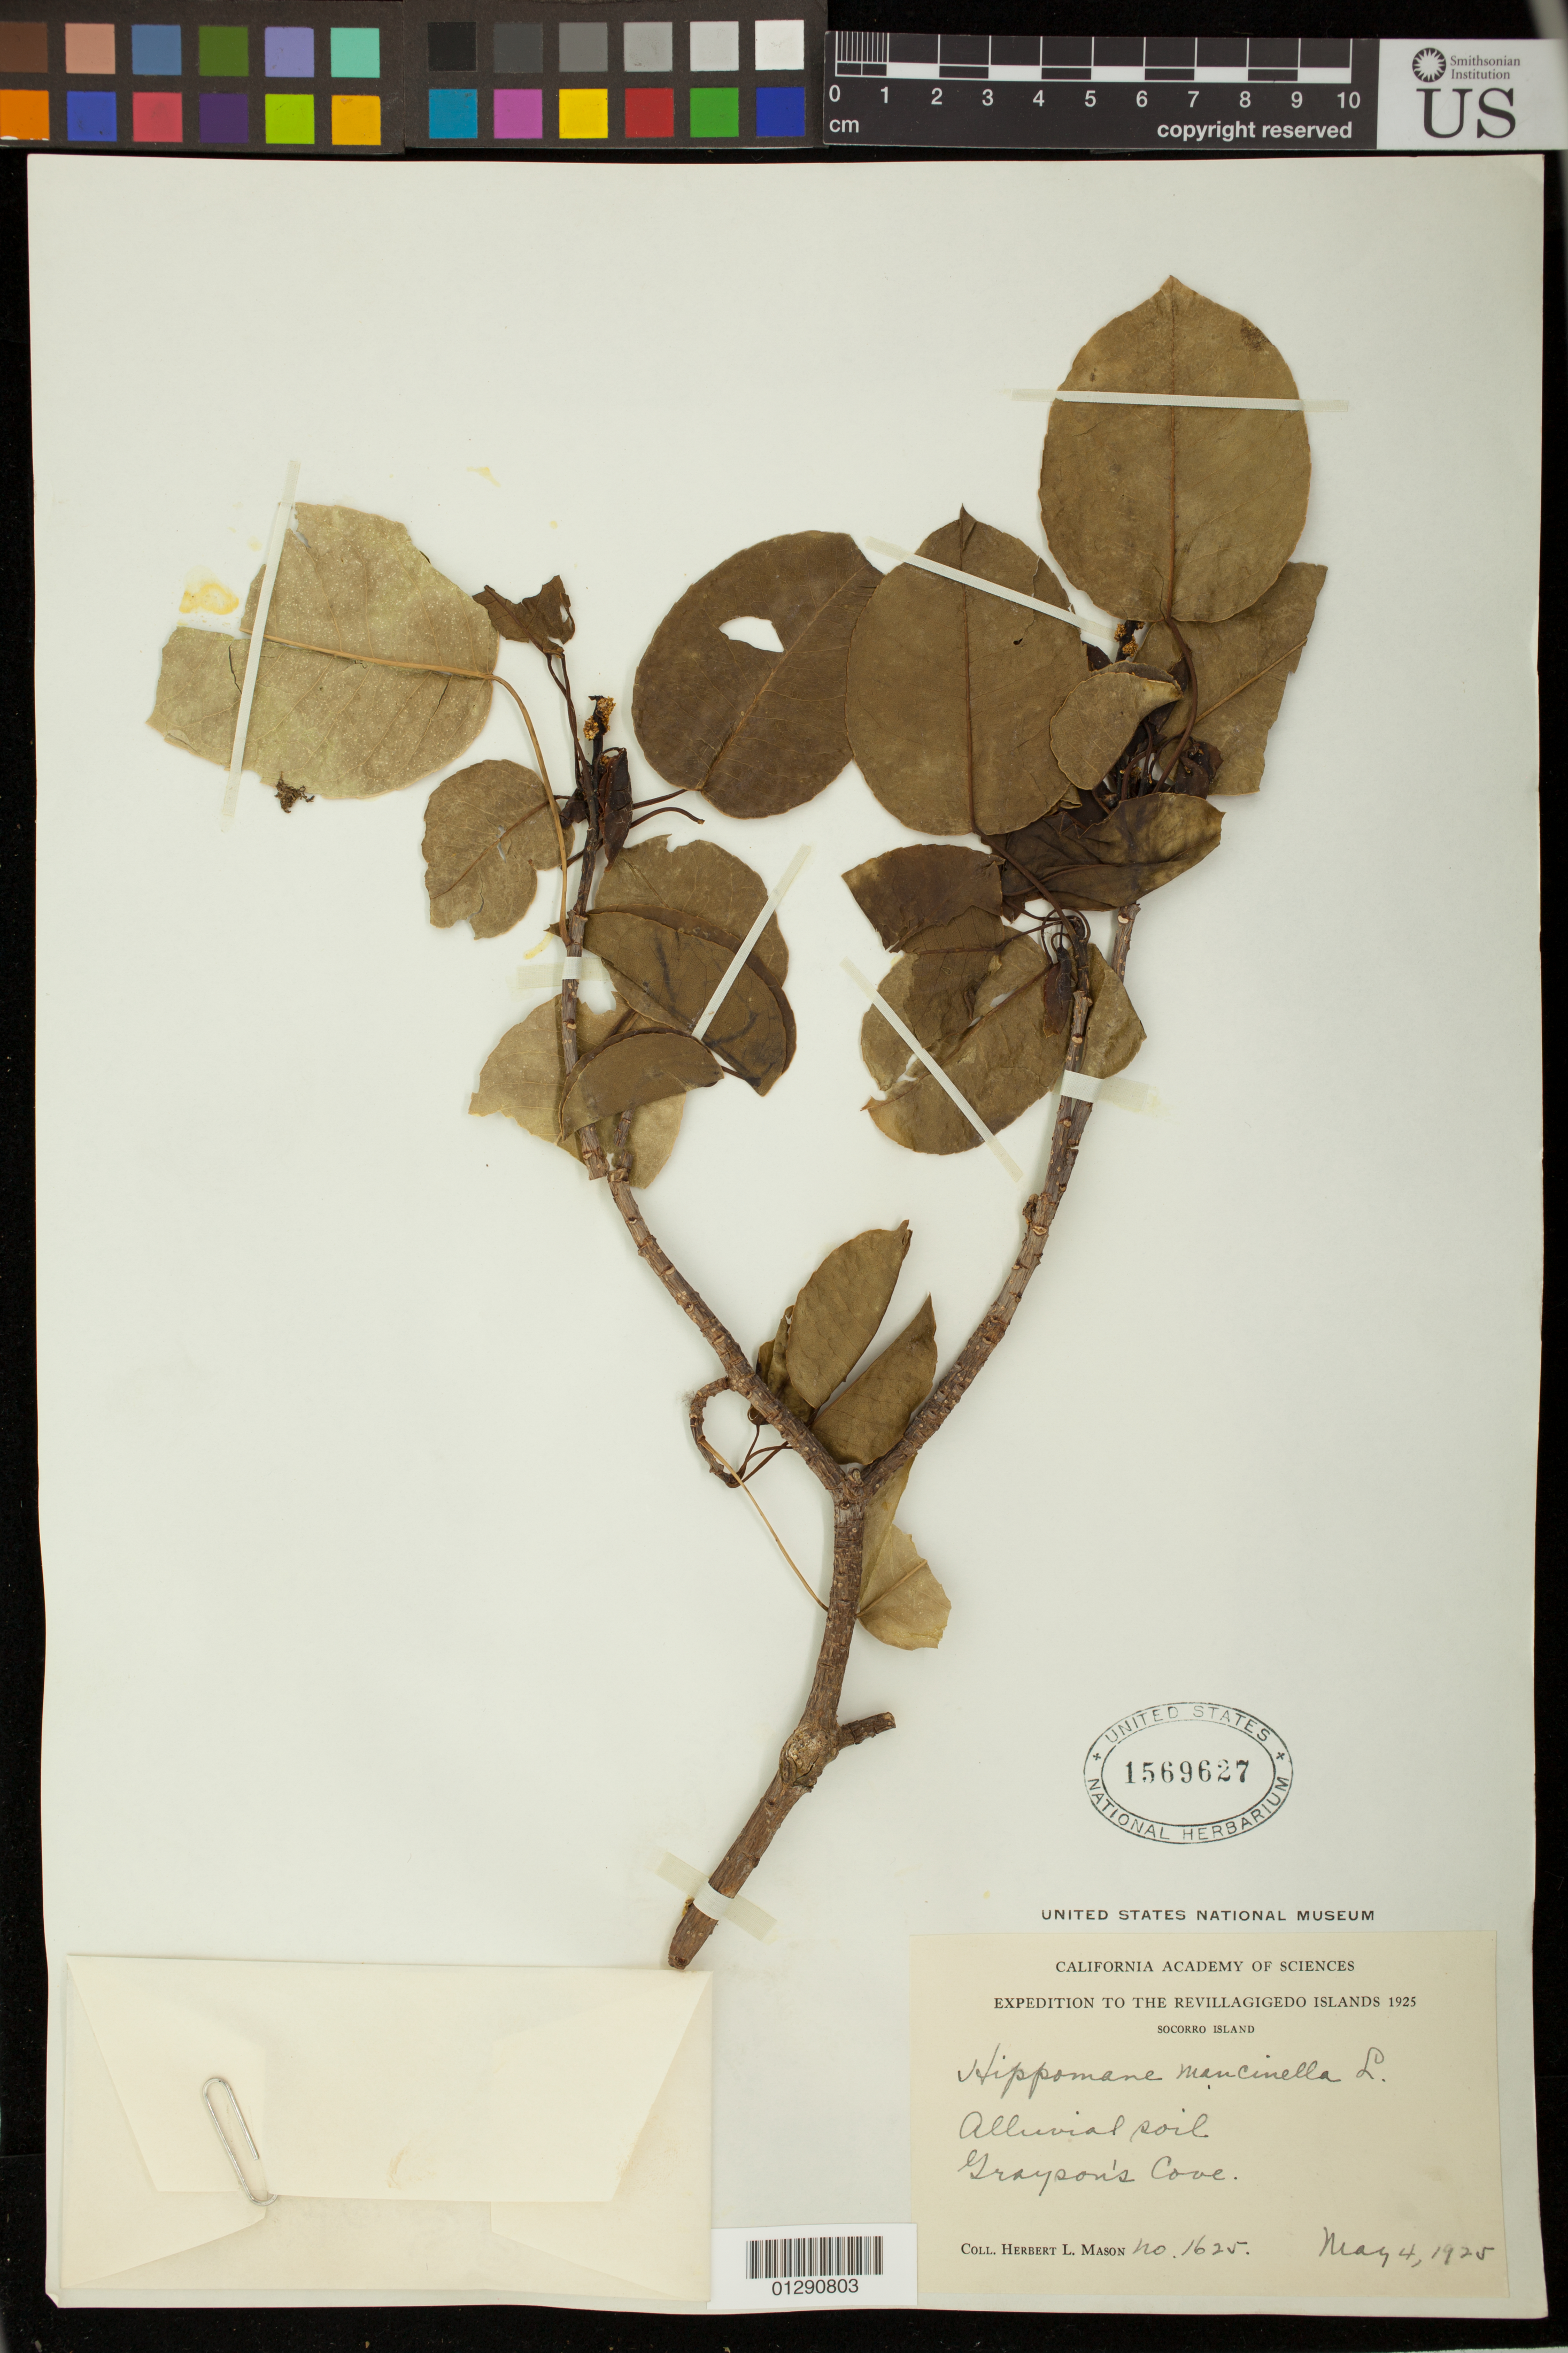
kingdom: Plantae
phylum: Tracheophyta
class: Magnoliopsida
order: Malpighiales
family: Euphorbiaceae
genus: Hippomane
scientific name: Hippomane mancinella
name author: L.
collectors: H. L. Mason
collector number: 1625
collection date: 1925-05-04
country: Mexico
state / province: Colima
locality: Socorro Island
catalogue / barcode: US 1569627